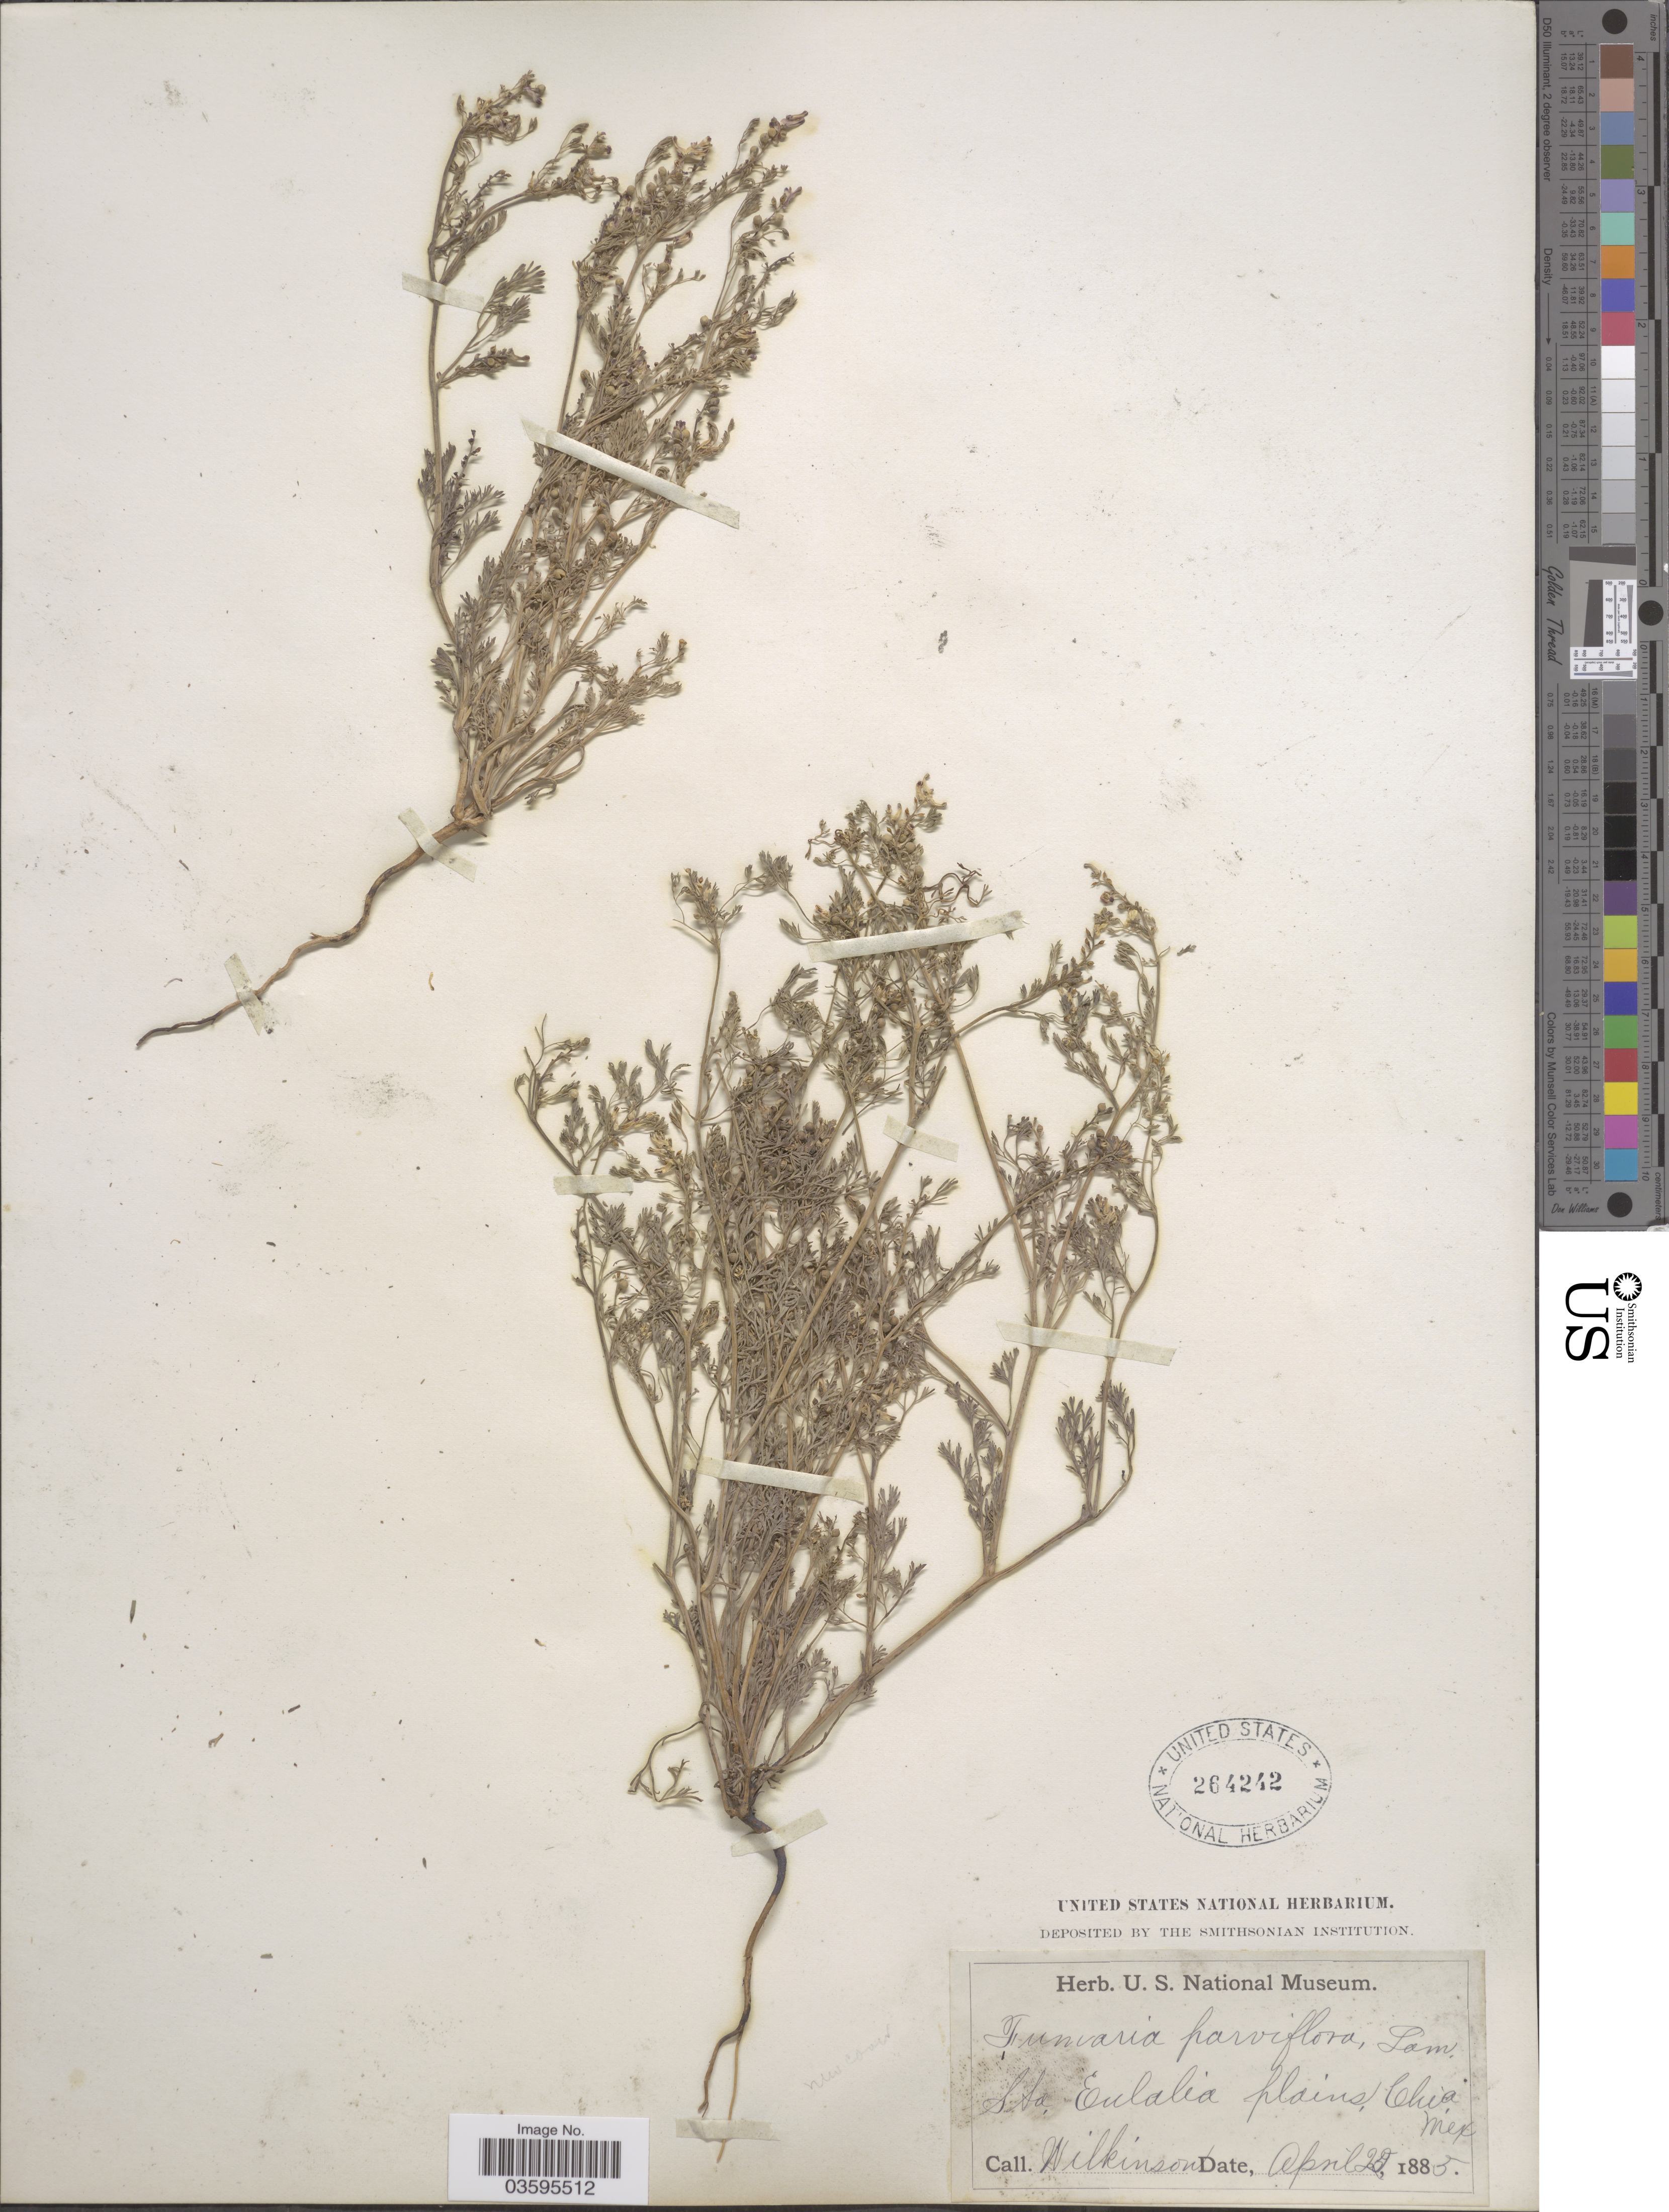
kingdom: Plantae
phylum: Tracheophyta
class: Magnoliopsida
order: Ranunculales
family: Papaveraceae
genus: Fumaria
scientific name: Fumaria parviflora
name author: Lam.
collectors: Wilkinson, --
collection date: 1885-04-25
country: Mexico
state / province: Chihuahua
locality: Sta. Eulalia plains.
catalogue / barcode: US 264242